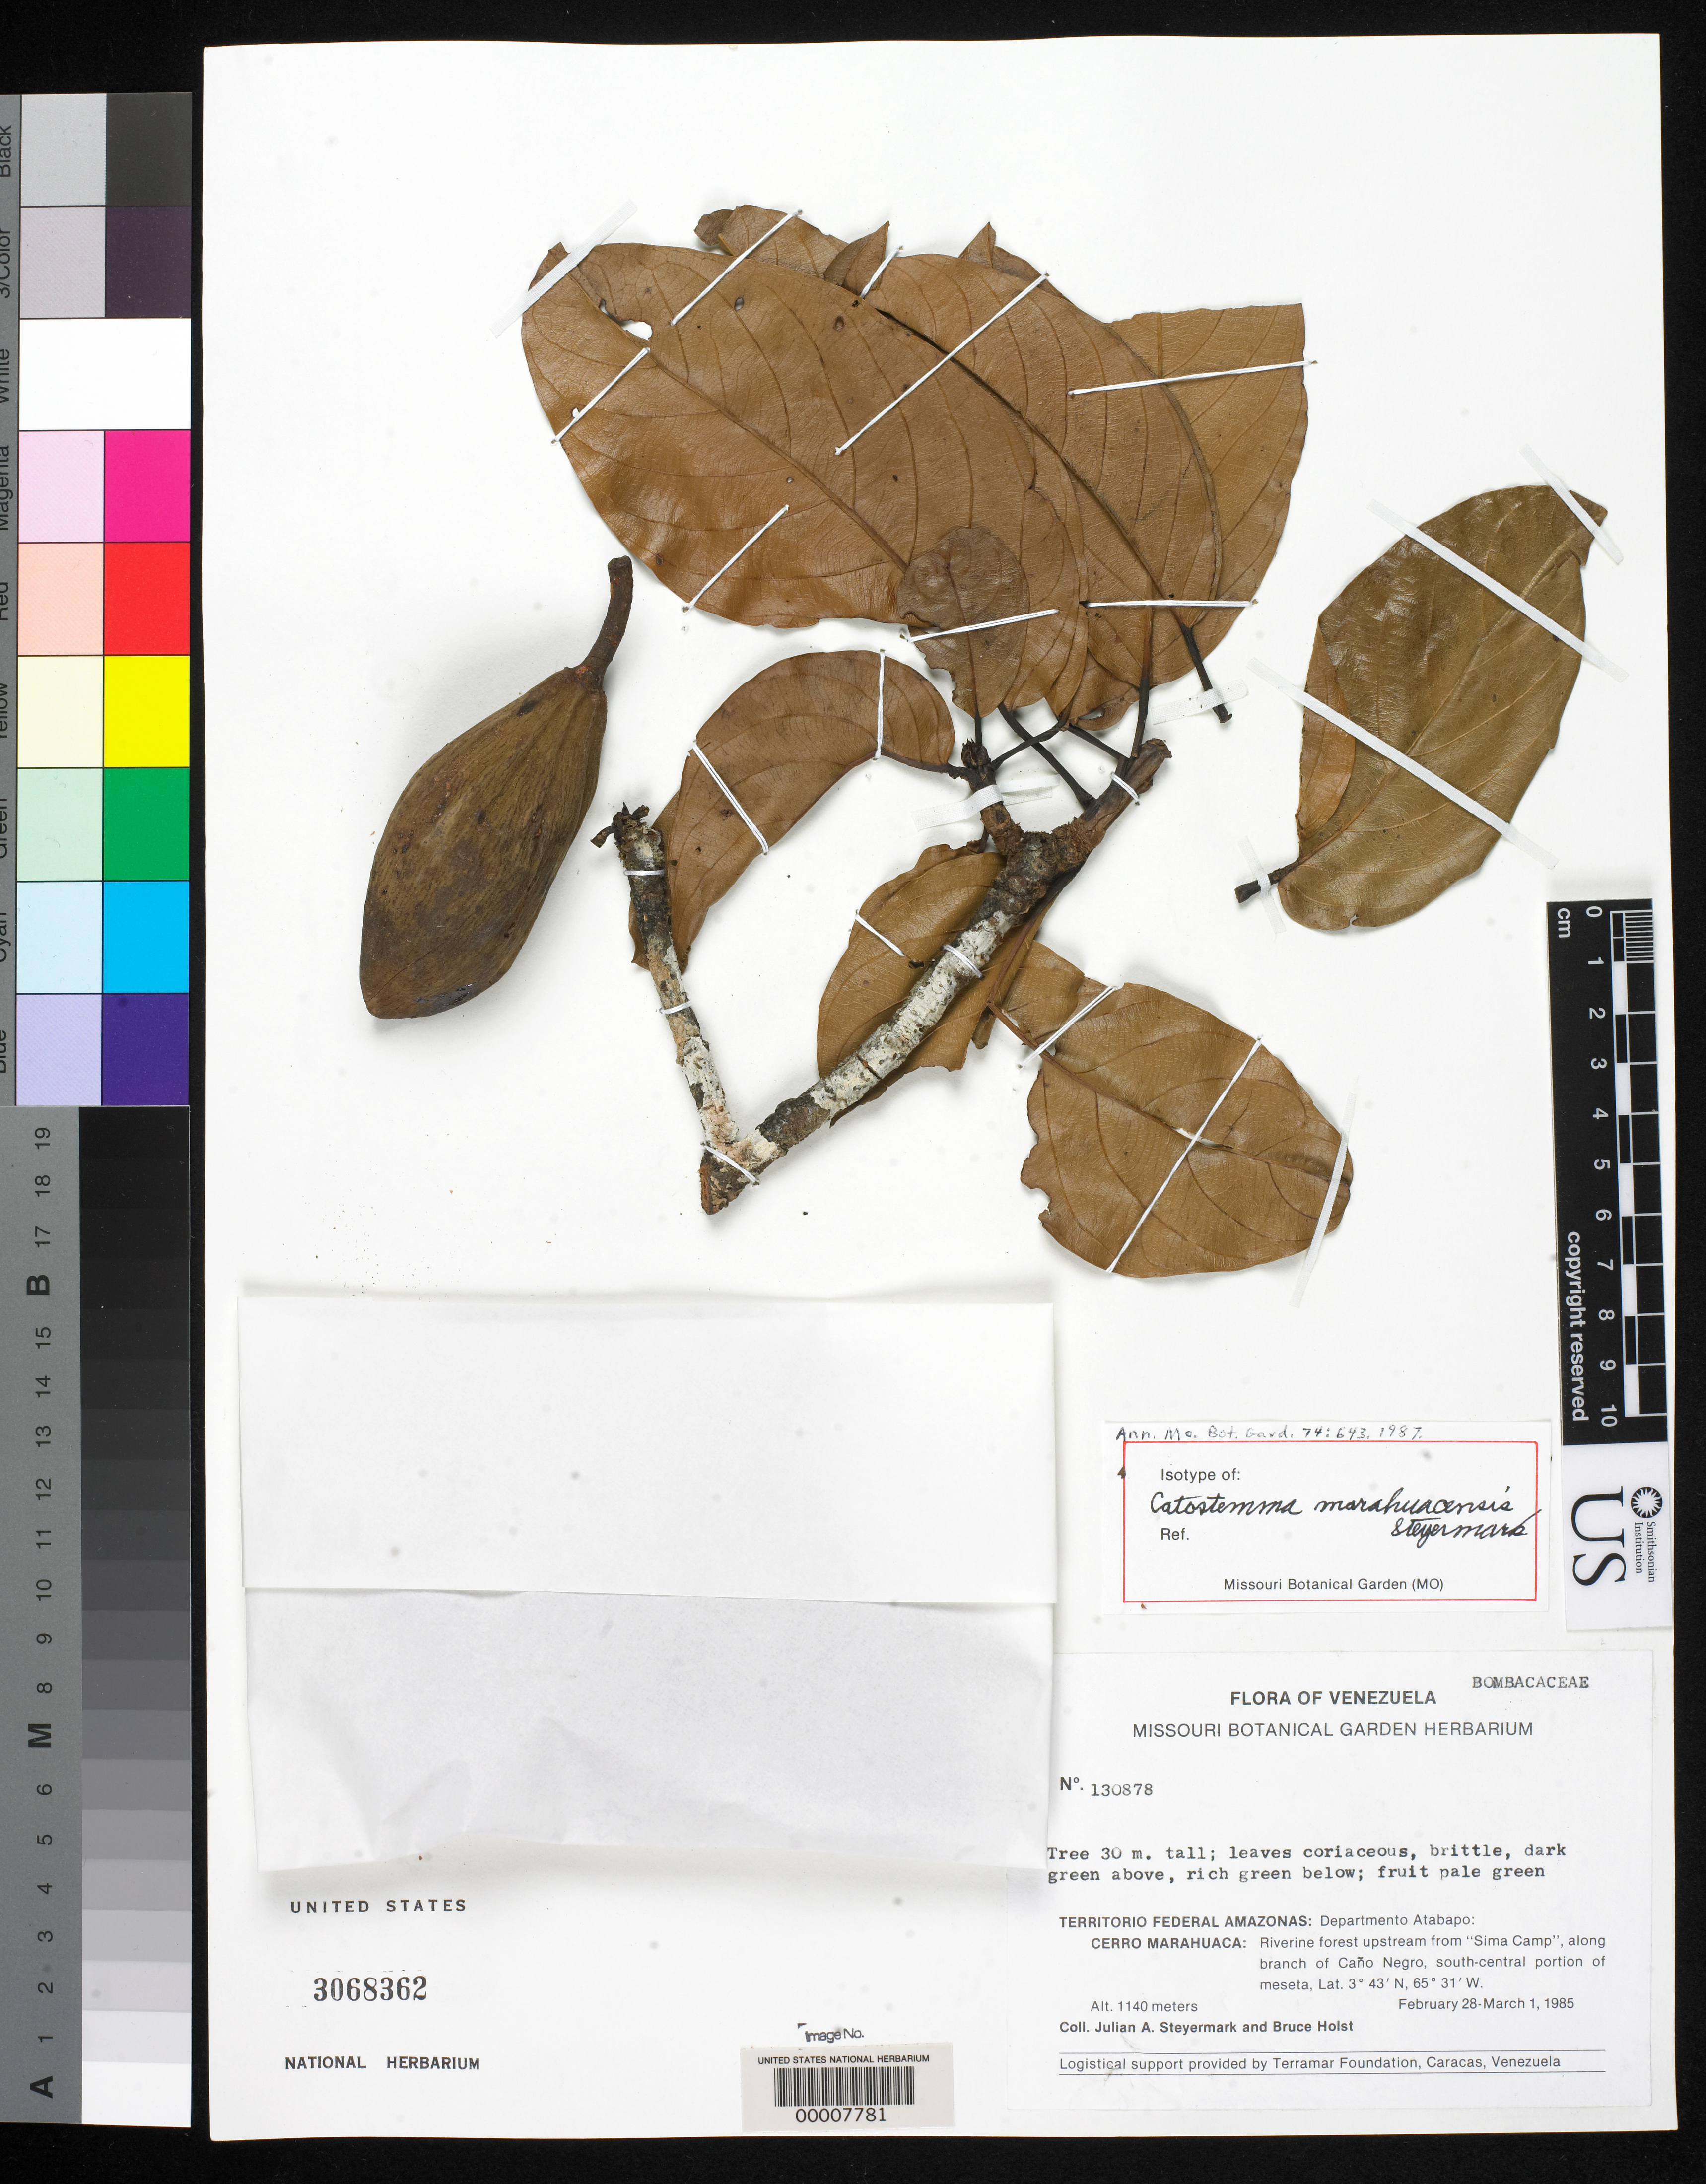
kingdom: Plantae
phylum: Tracheophyta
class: Magnoliopsida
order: Malvales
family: Malvaceae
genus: Catostemma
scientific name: Catostemma marahuacensis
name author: Steyerm.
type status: Isotype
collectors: J. Steyermark & B. Holst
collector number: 130878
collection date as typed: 28 Feb 1985 to 01 Mar 1985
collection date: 1985-02-28/1985-03-01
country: Venezuela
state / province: Amazonas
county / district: Atabapo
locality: Cerro Marahuaca, riverline forest upstream from "Sima Camp", along branch of Cano Negro, S-central portion of Meseta.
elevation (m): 2010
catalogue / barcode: US 3068362